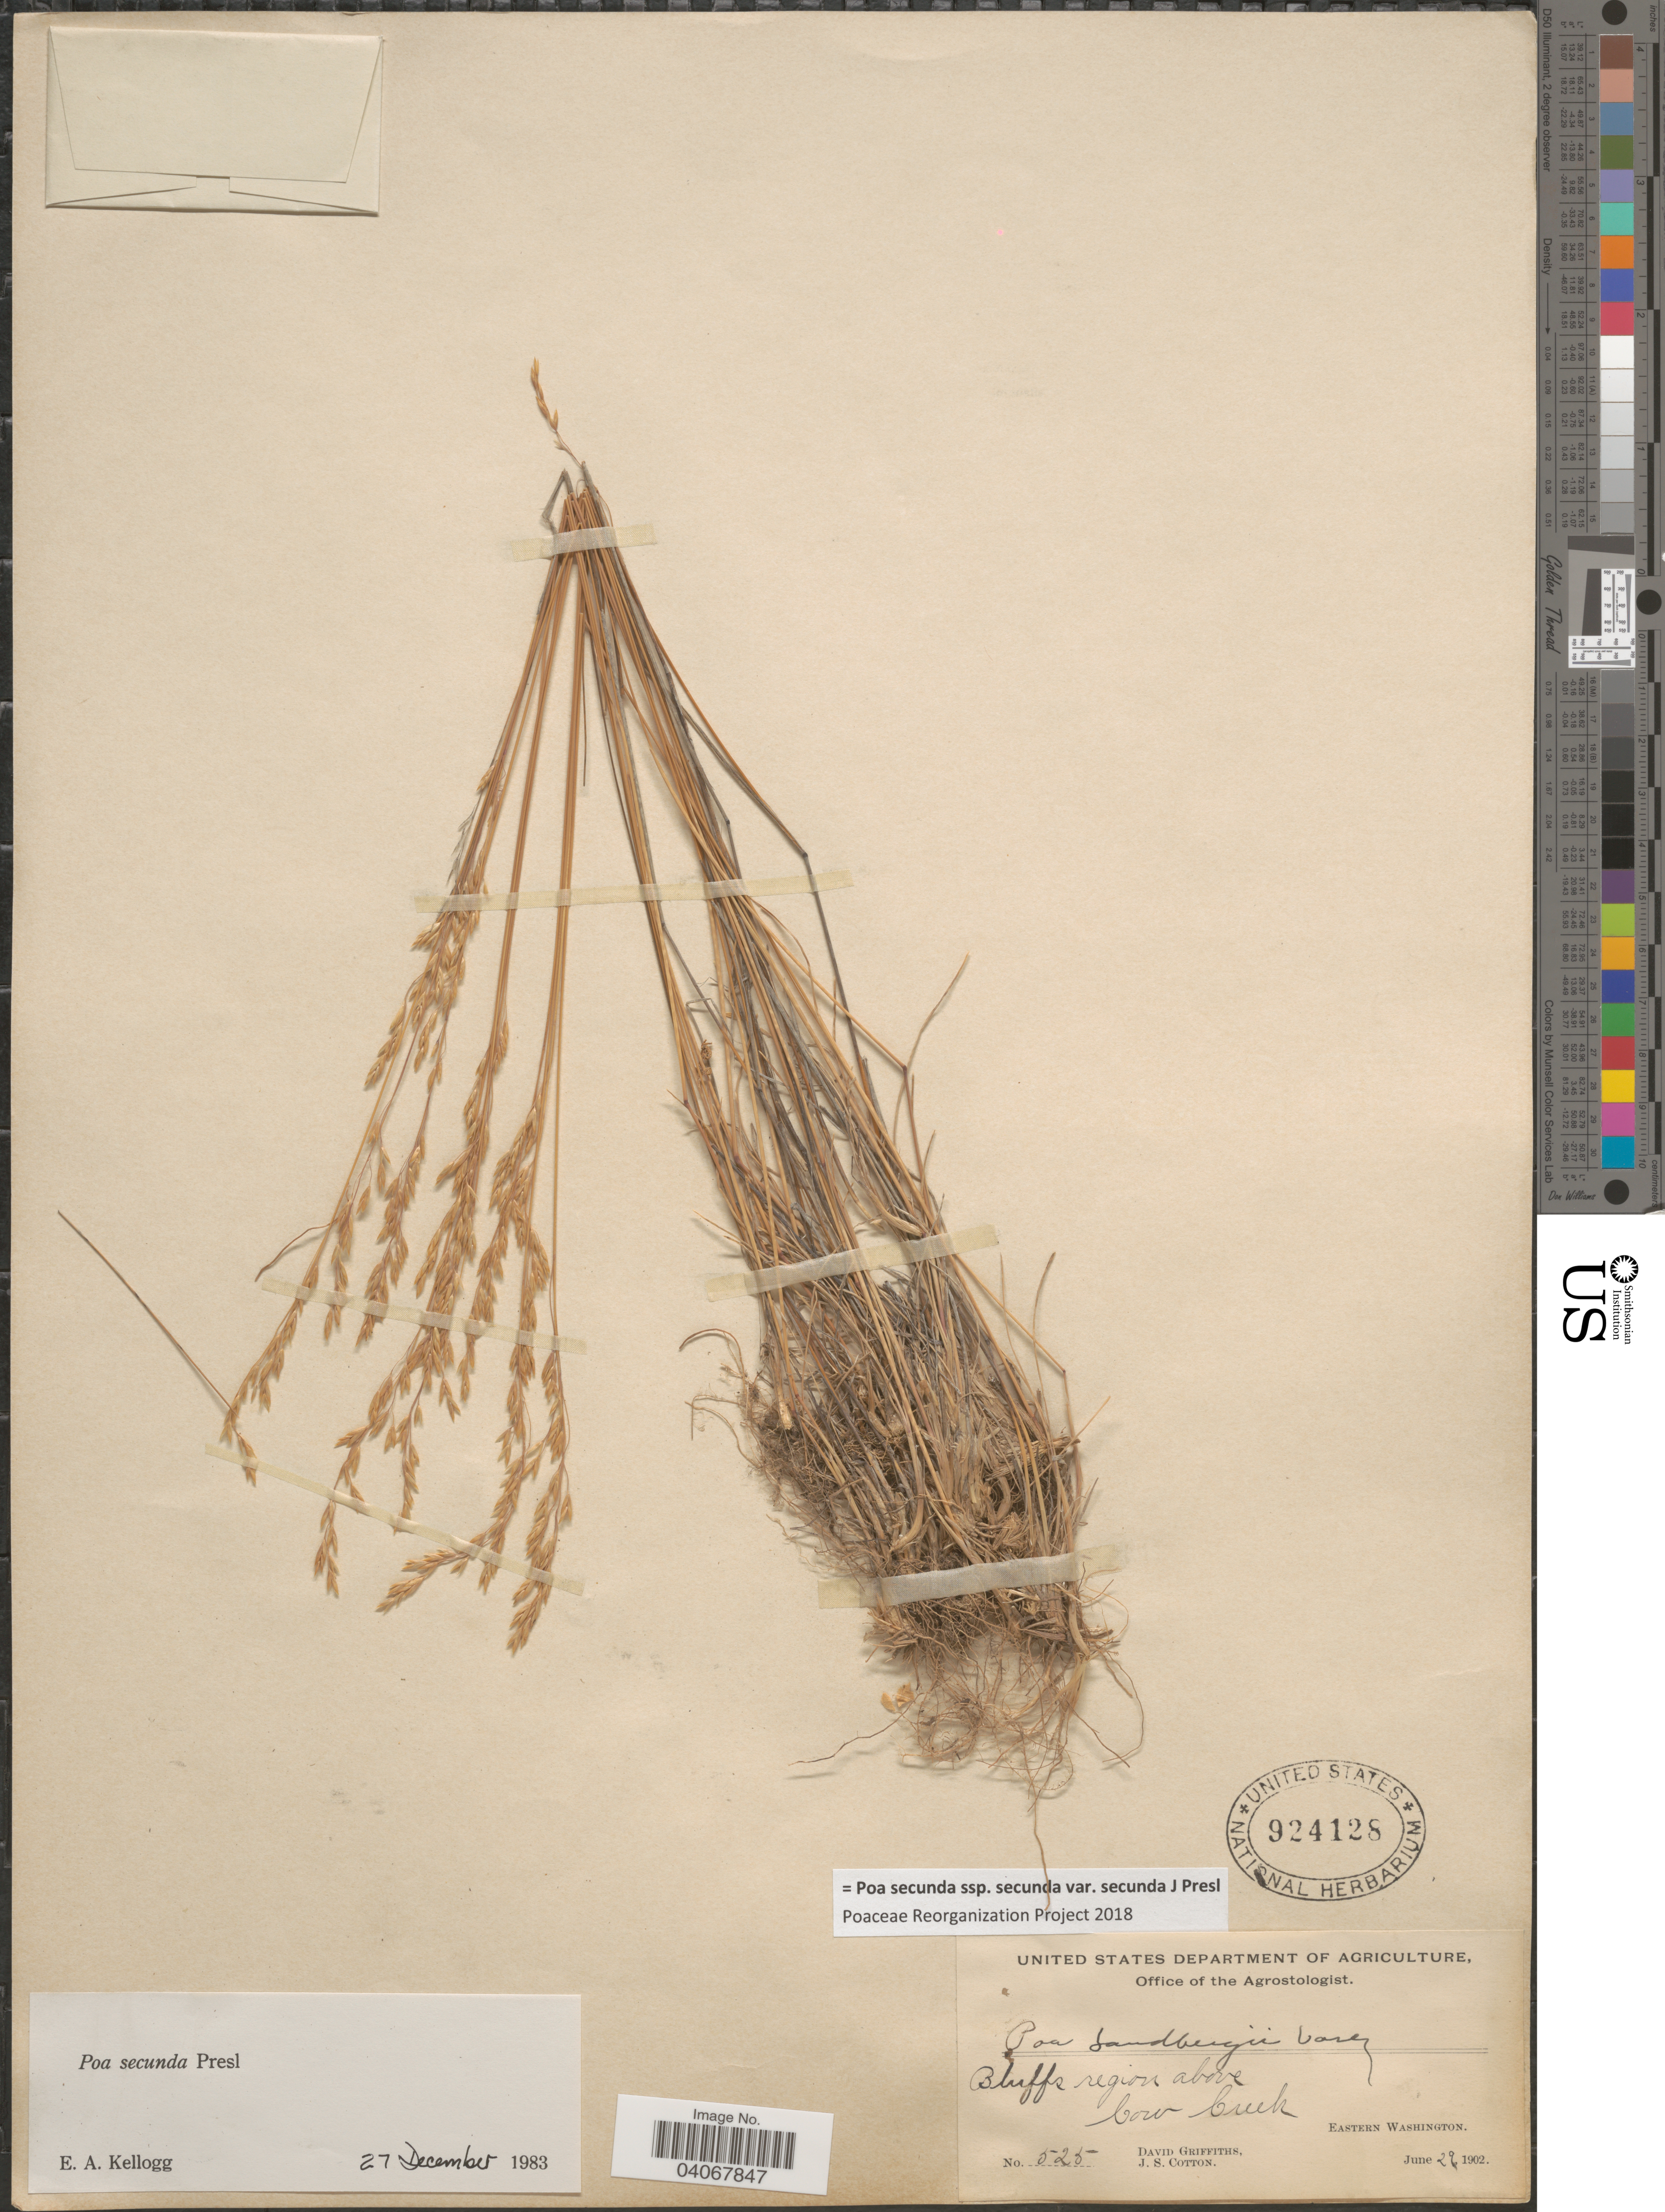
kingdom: Plantae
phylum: Tracheophyta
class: Liliopsida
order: Poales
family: Poaceae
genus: Poa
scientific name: Poa secunda subsp. secunda var. secunda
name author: J. Presl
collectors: D. Griffiths & J. S. Cotton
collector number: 525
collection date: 1902-06-29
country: United States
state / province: Washington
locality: Bluffs region above Cow Creek. Eastern Washington.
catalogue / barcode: US 924128